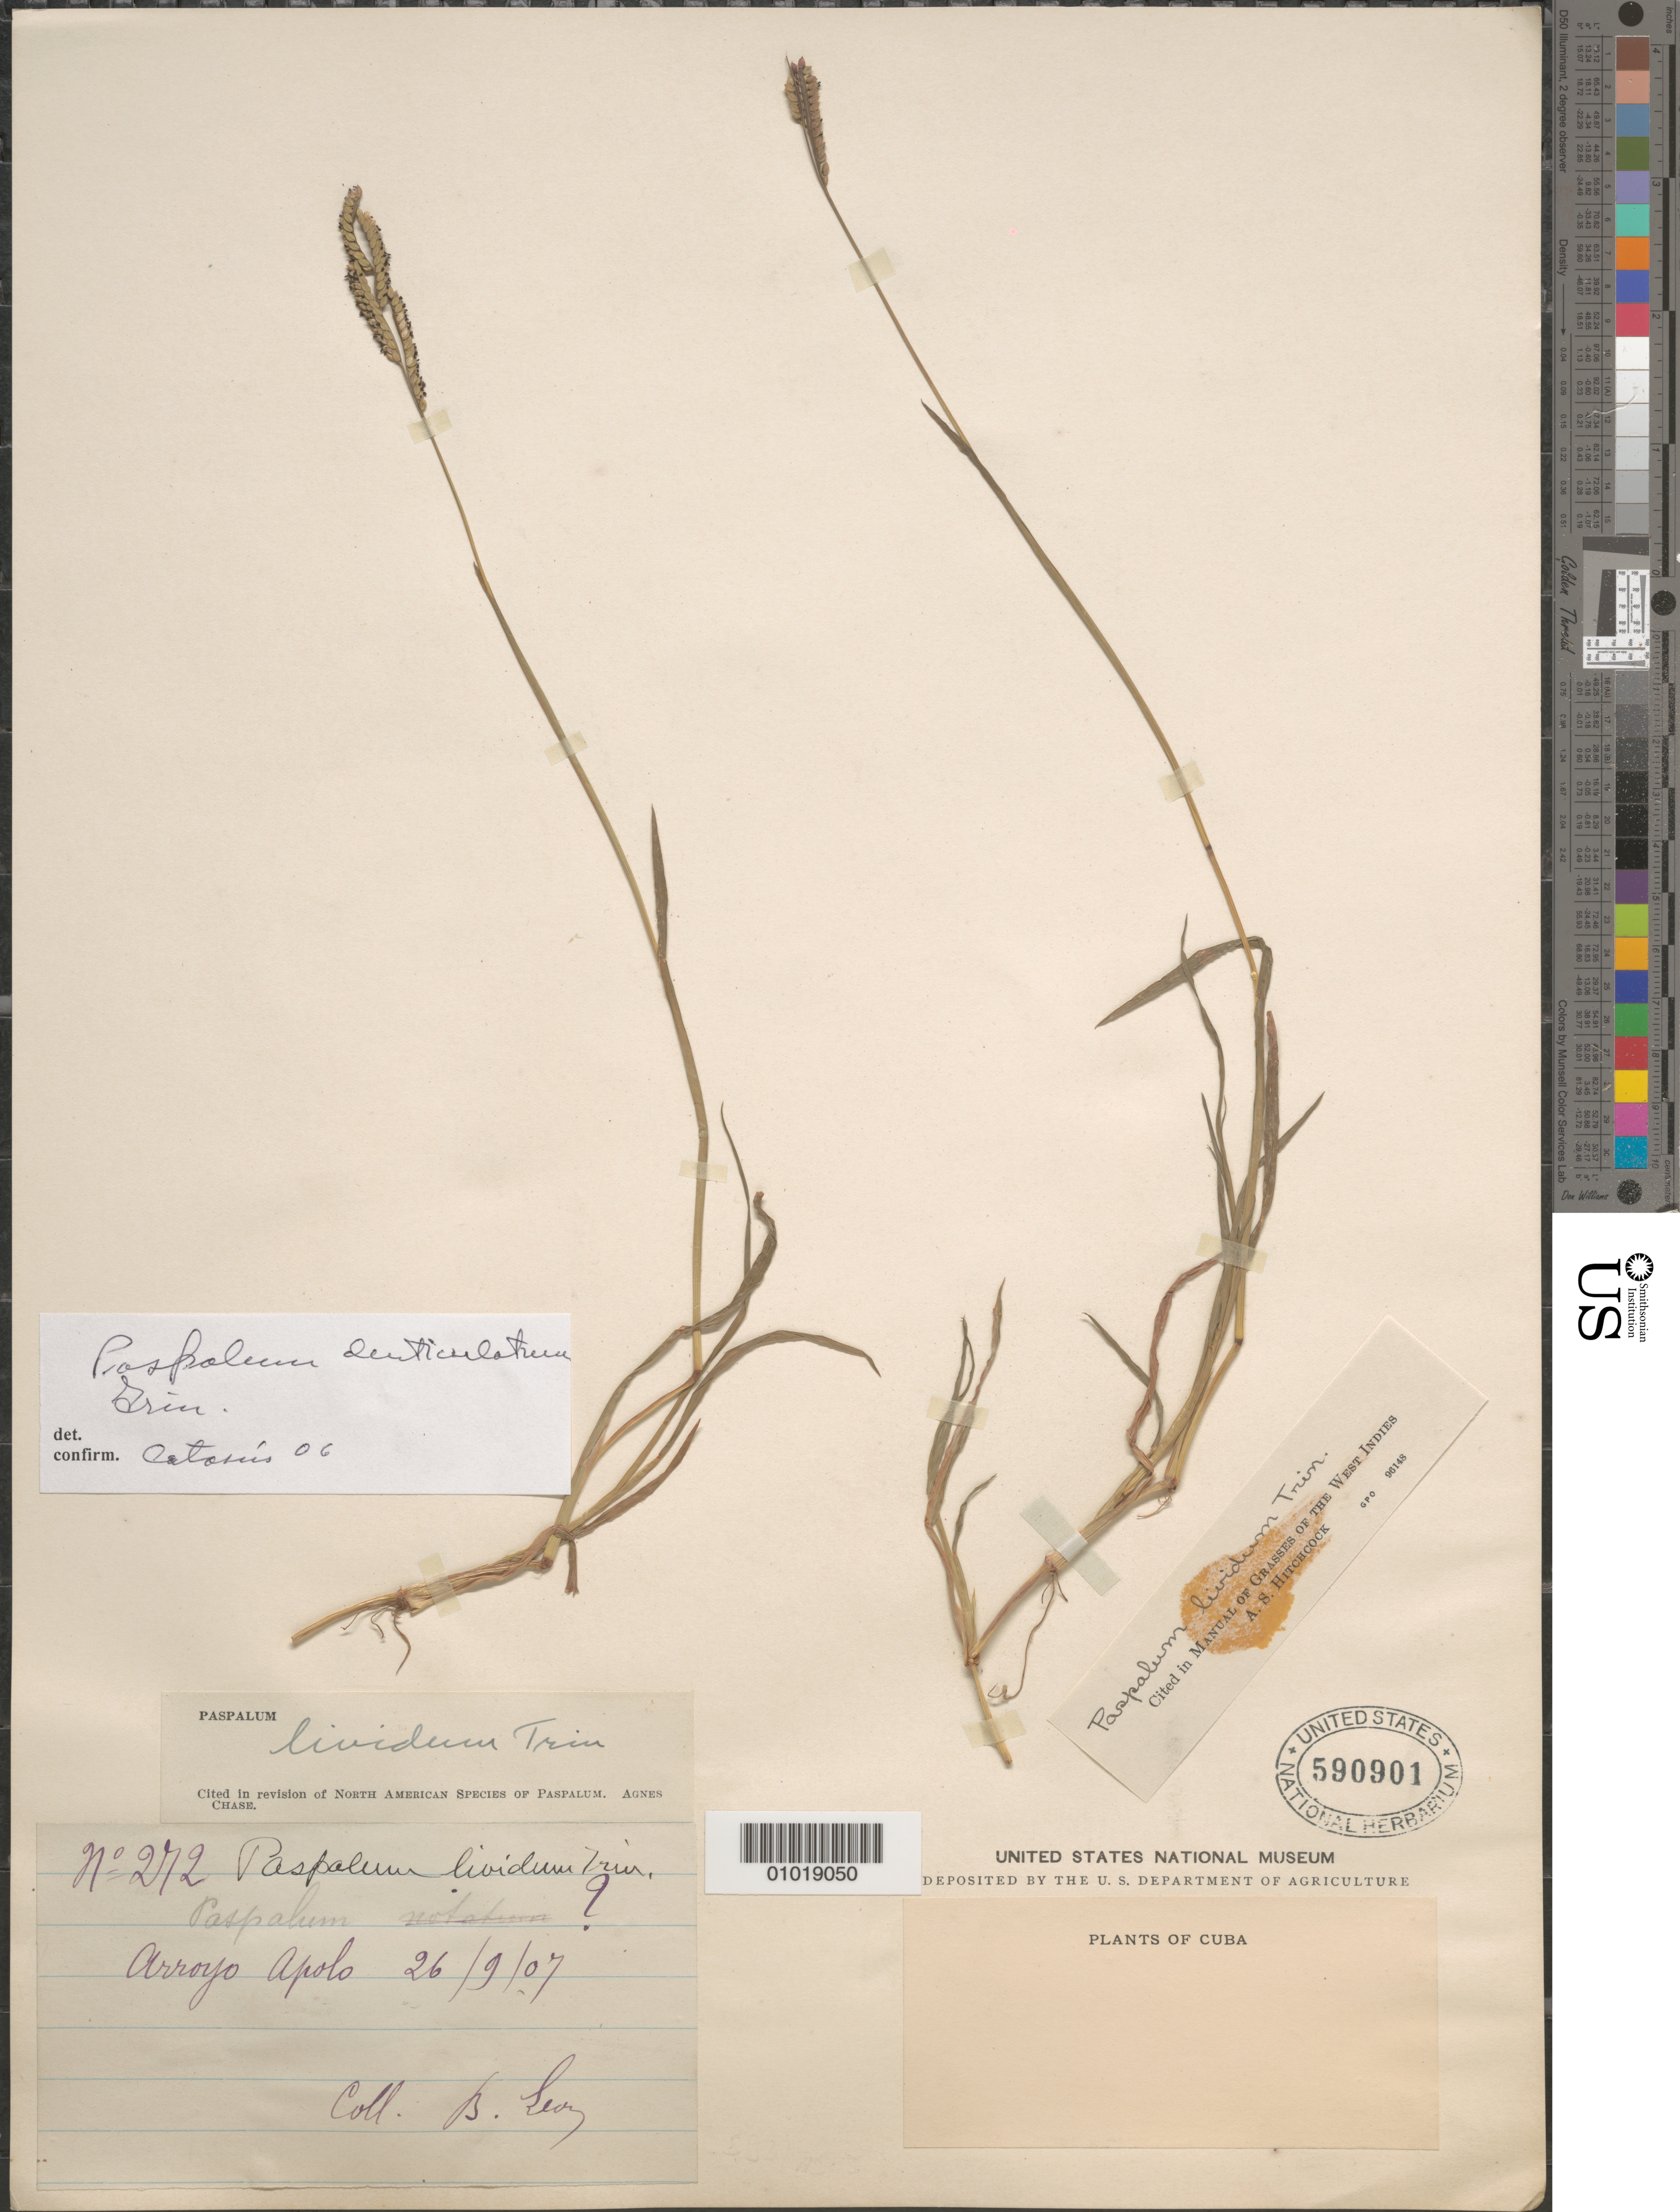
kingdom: Plantae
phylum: Tracheophyta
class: Liliopsida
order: Poales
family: Poaceae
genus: Paspalum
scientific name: Paspalum denticulatum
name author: Trin.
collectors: Bro. León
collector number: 272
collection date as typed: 26 Sep 1907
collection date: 1907-09-26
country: Cuba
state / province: La Habana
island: Cuba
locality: Arroyo Apolo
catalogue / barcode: US 590901